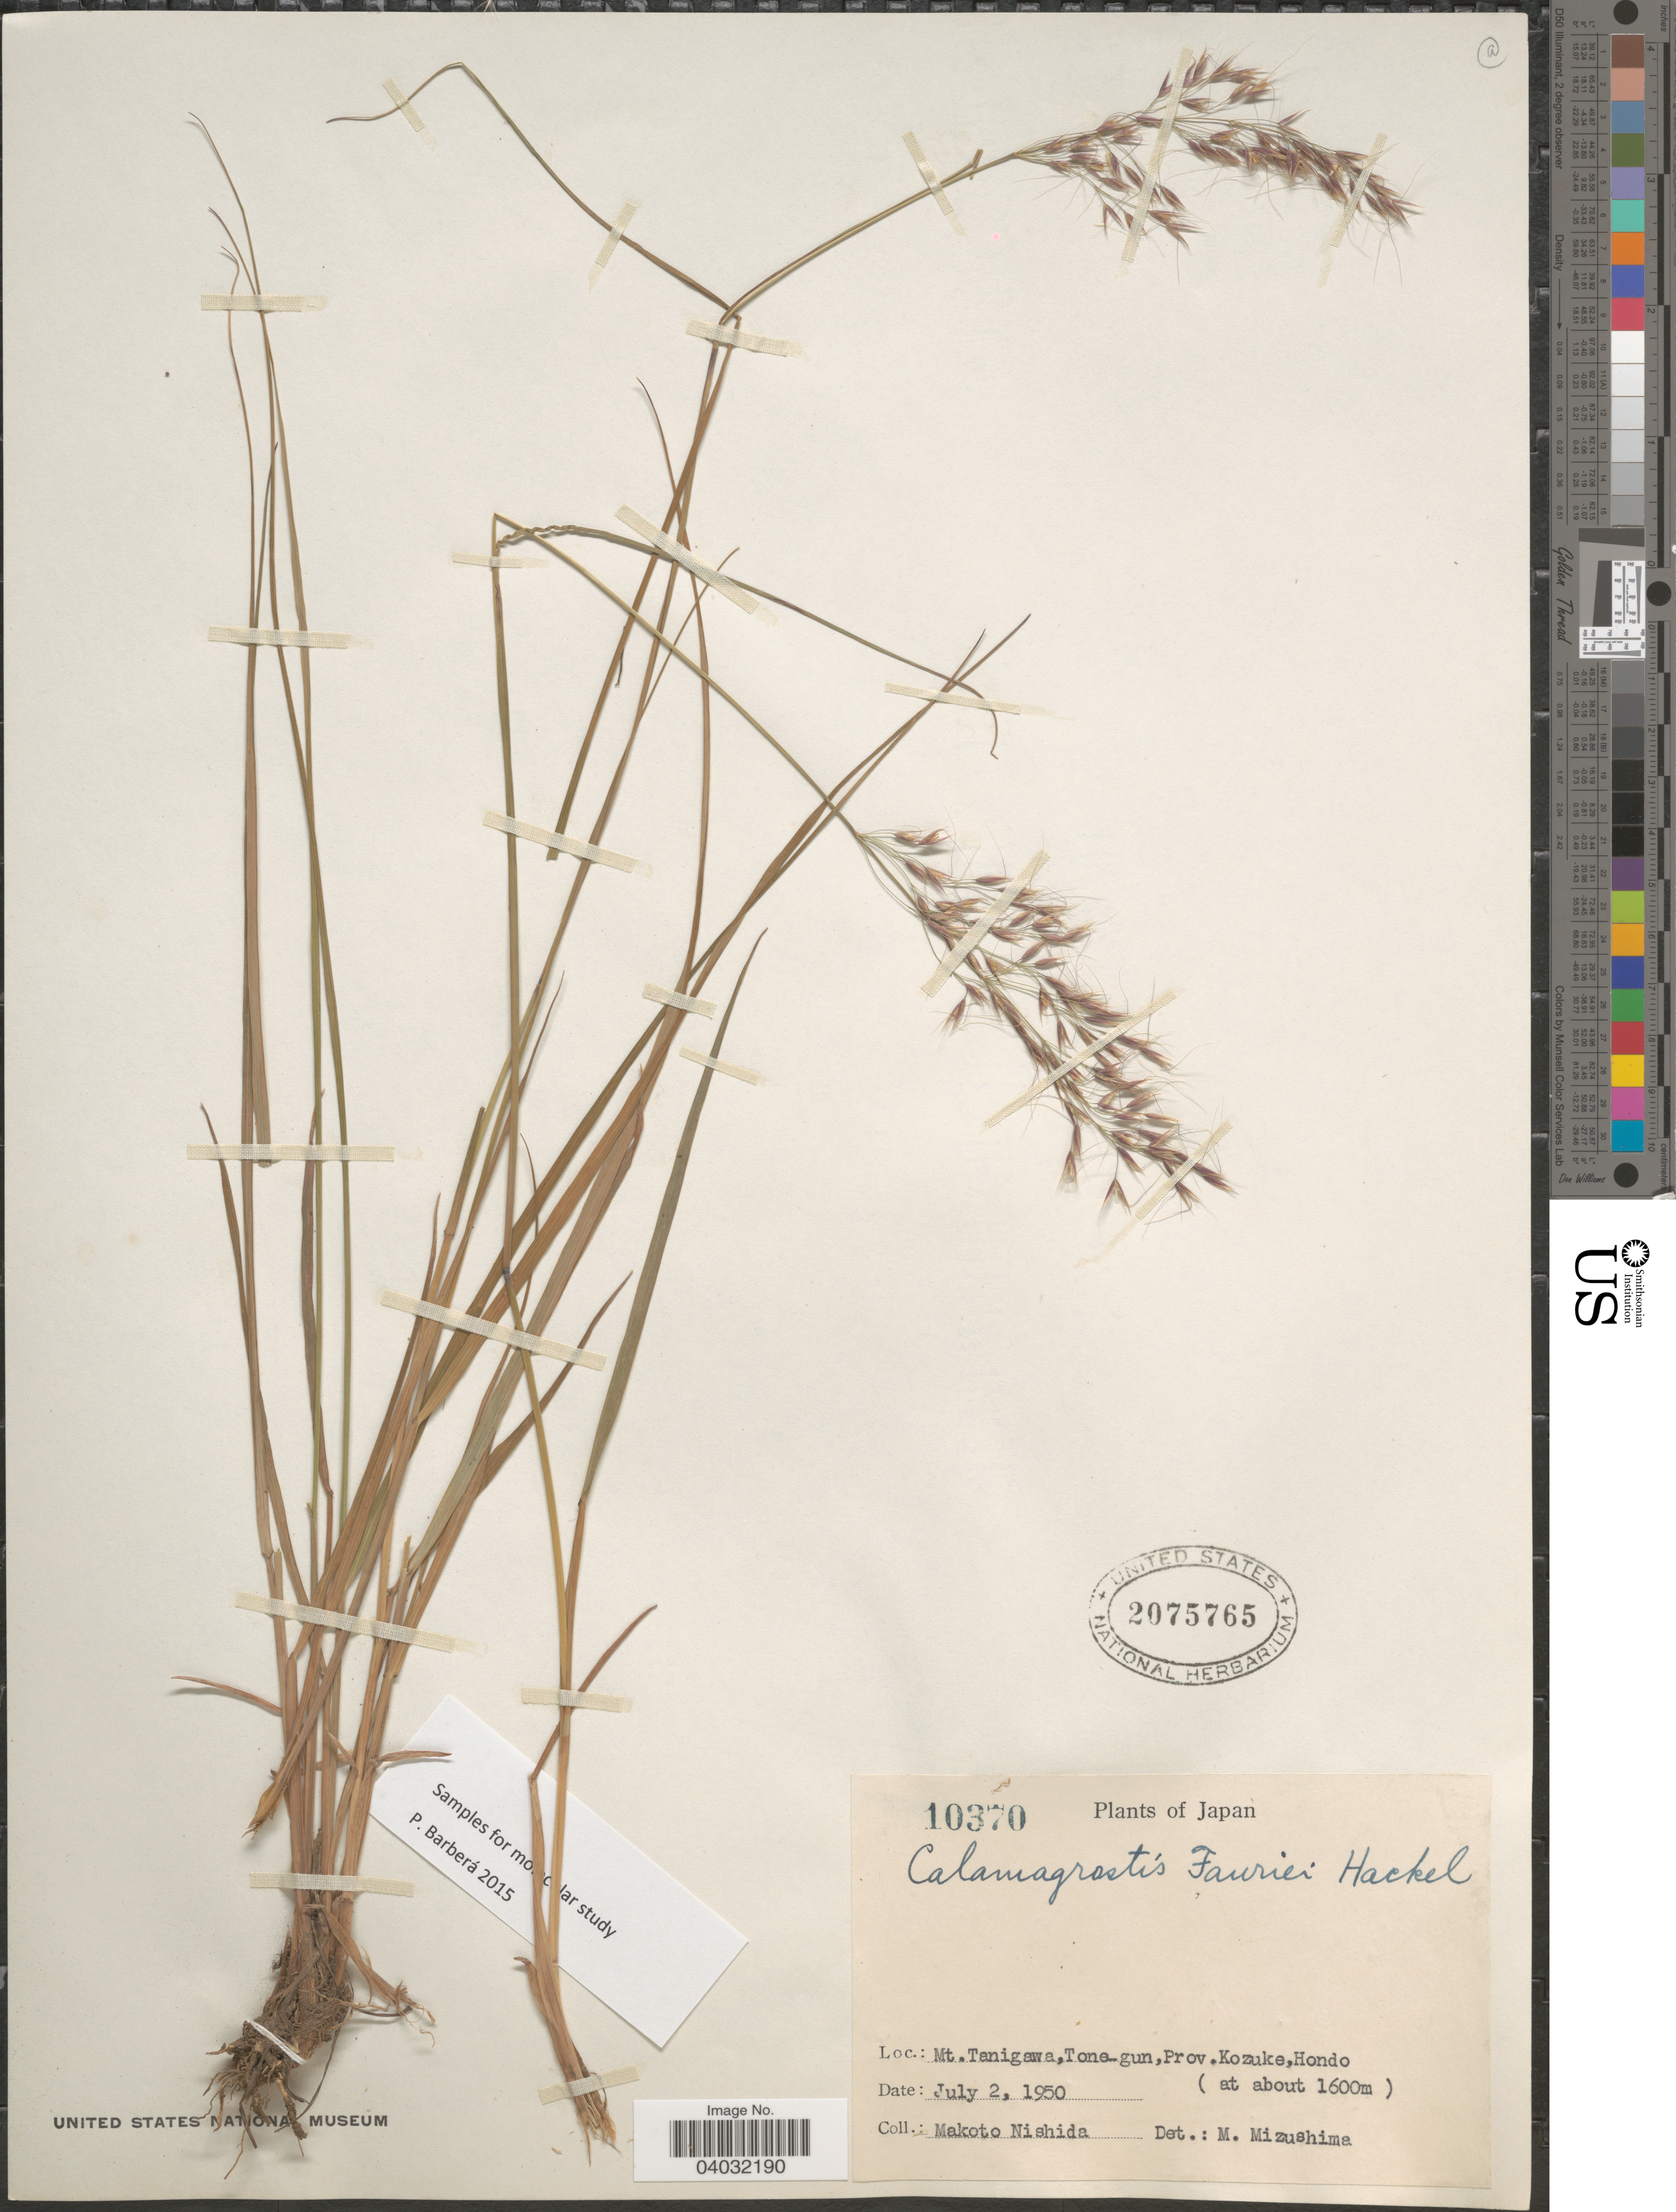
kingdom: Plantae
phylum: Tracheophyta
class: Liliopsida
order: Poales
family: Poaceae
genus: Calamagrostis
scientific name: Calamagrostis fauriei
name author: Hack.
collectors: M. Nishida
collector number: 10370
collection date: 1950-07-02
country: Japan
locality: Mt. Tanigawa, Tona-gun, Prov. Kozuke, Hondo.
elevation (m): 1600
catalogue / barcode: US 2075765